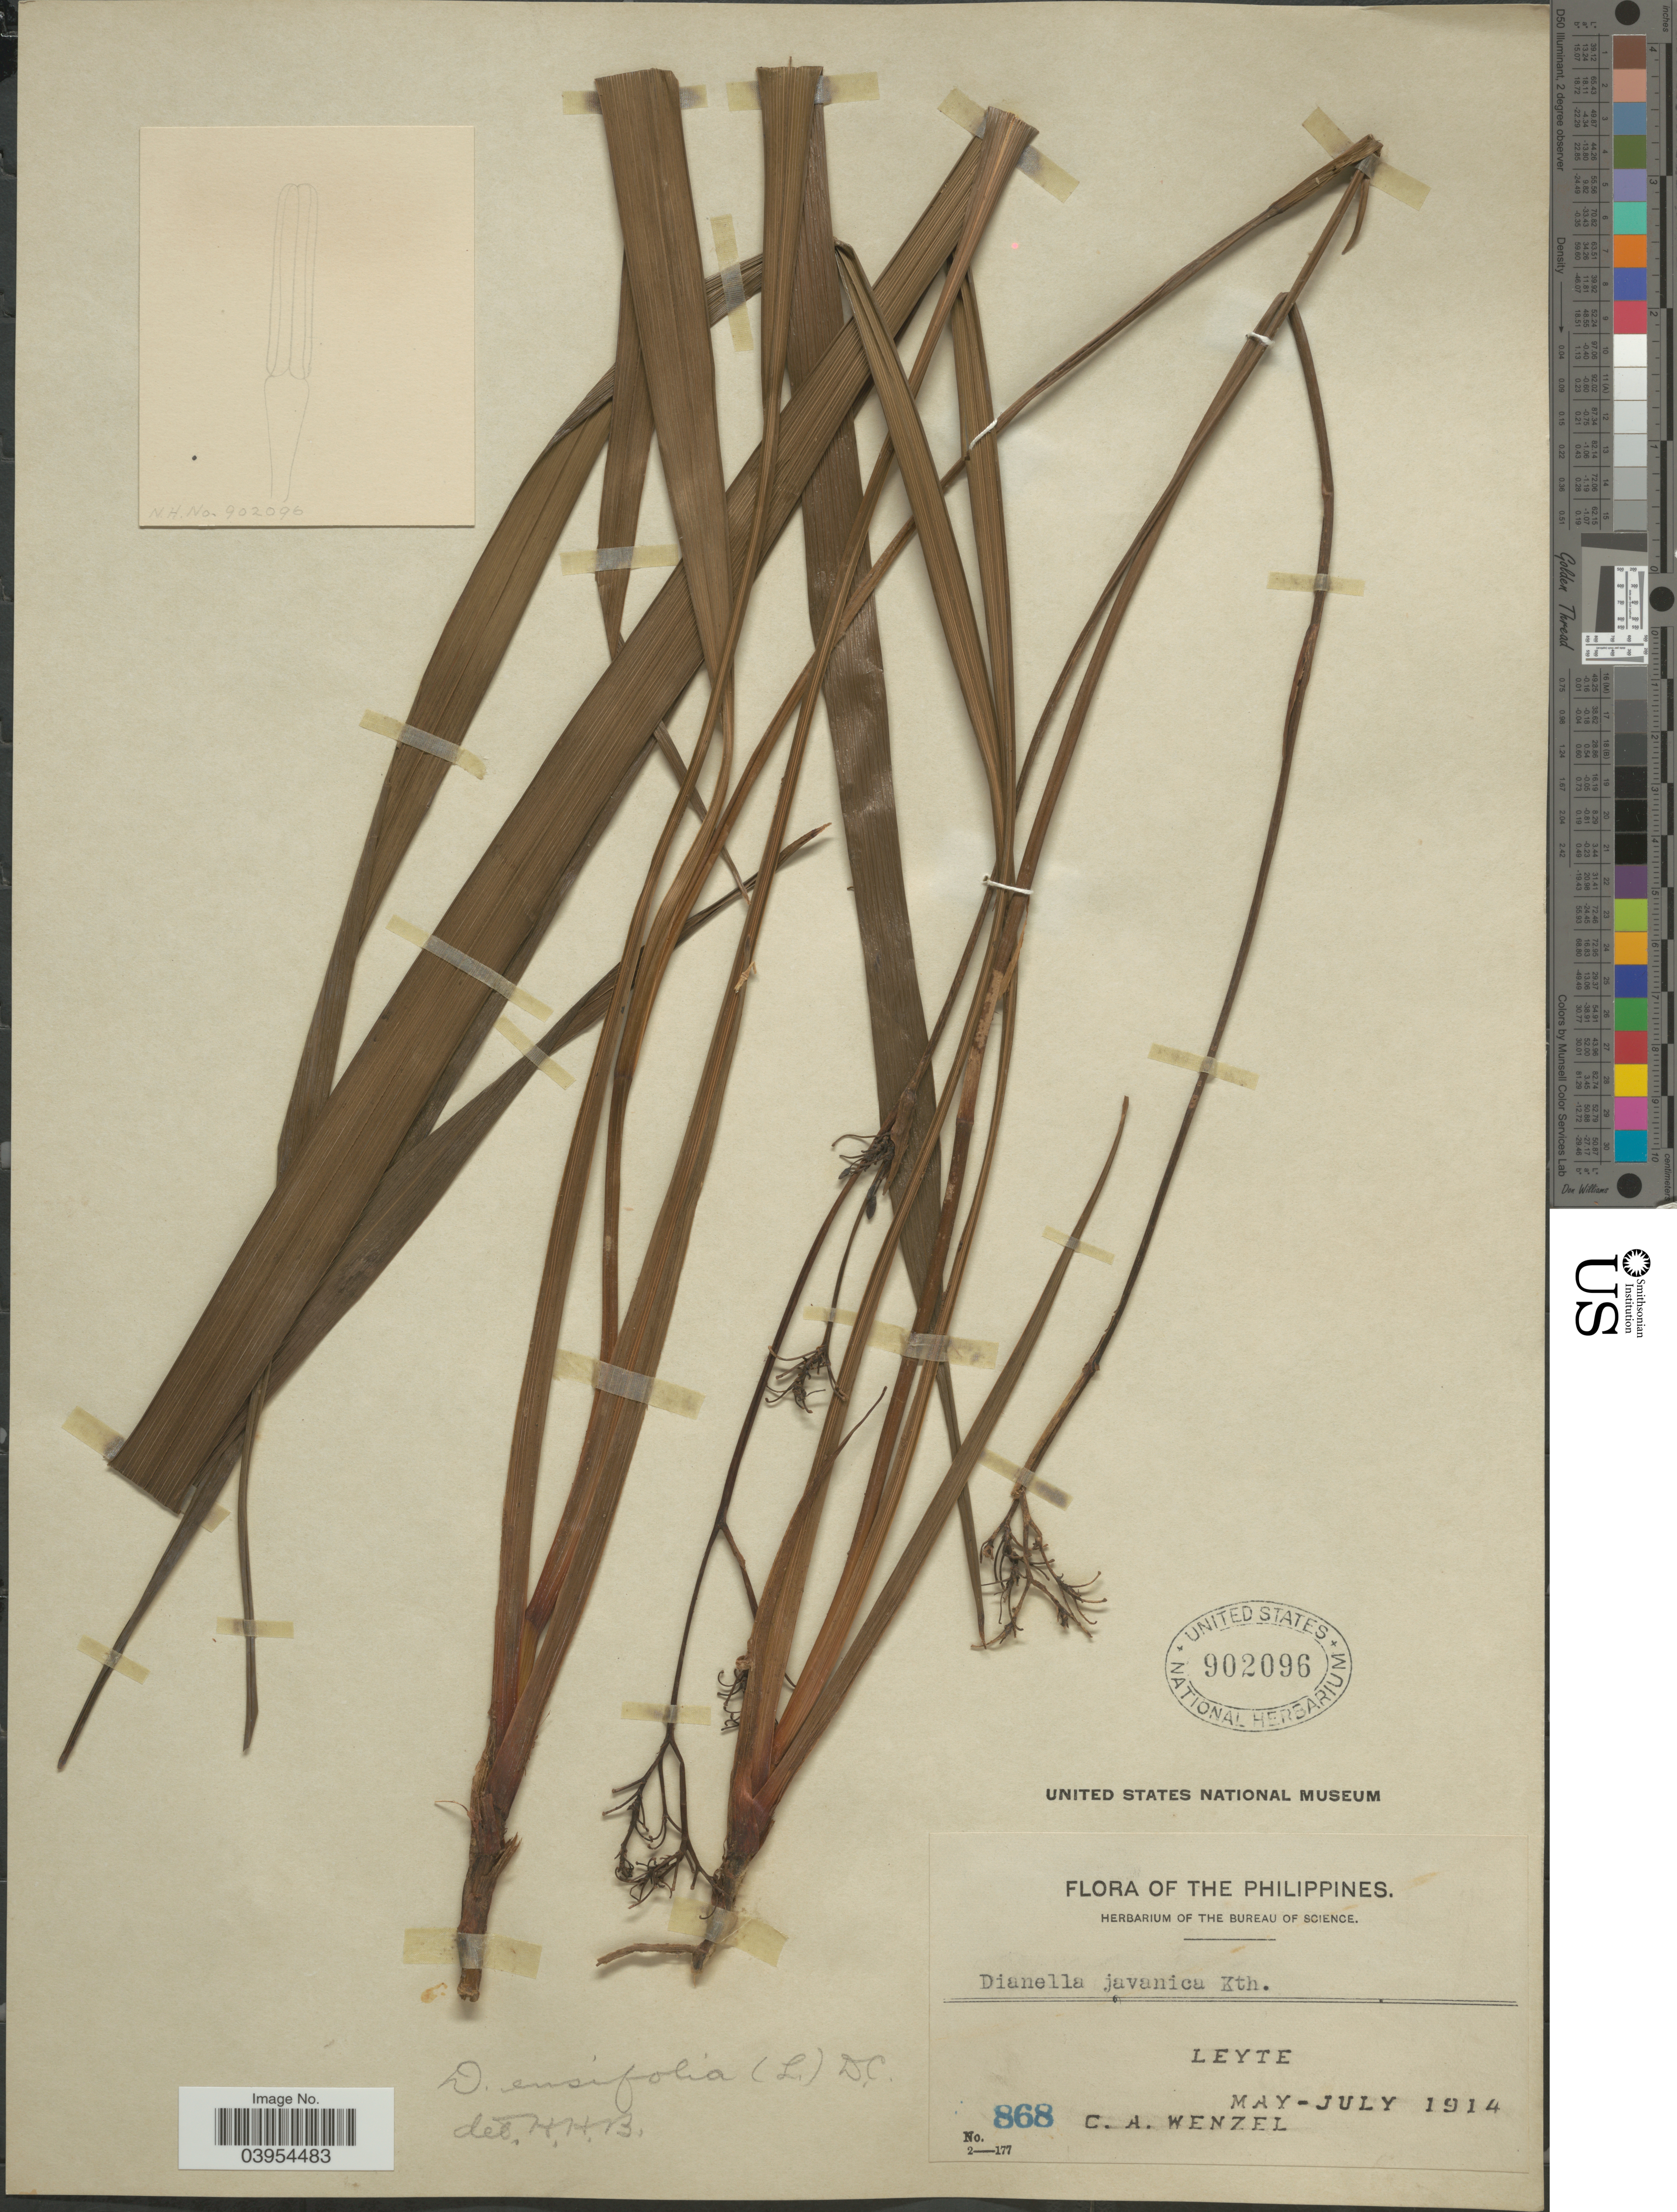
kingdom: Plantae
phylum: Tracheophyta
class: Liliopsida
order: Asparagales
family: Asphodelaceae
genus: Dianella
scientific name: Dianella ensifolia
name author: (L.) DC.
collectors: C. Wenzel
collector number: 868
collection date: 1914-05/1914-07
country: Philippines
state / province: Eastern Visayas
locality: Leyte.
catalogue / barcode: US 902096